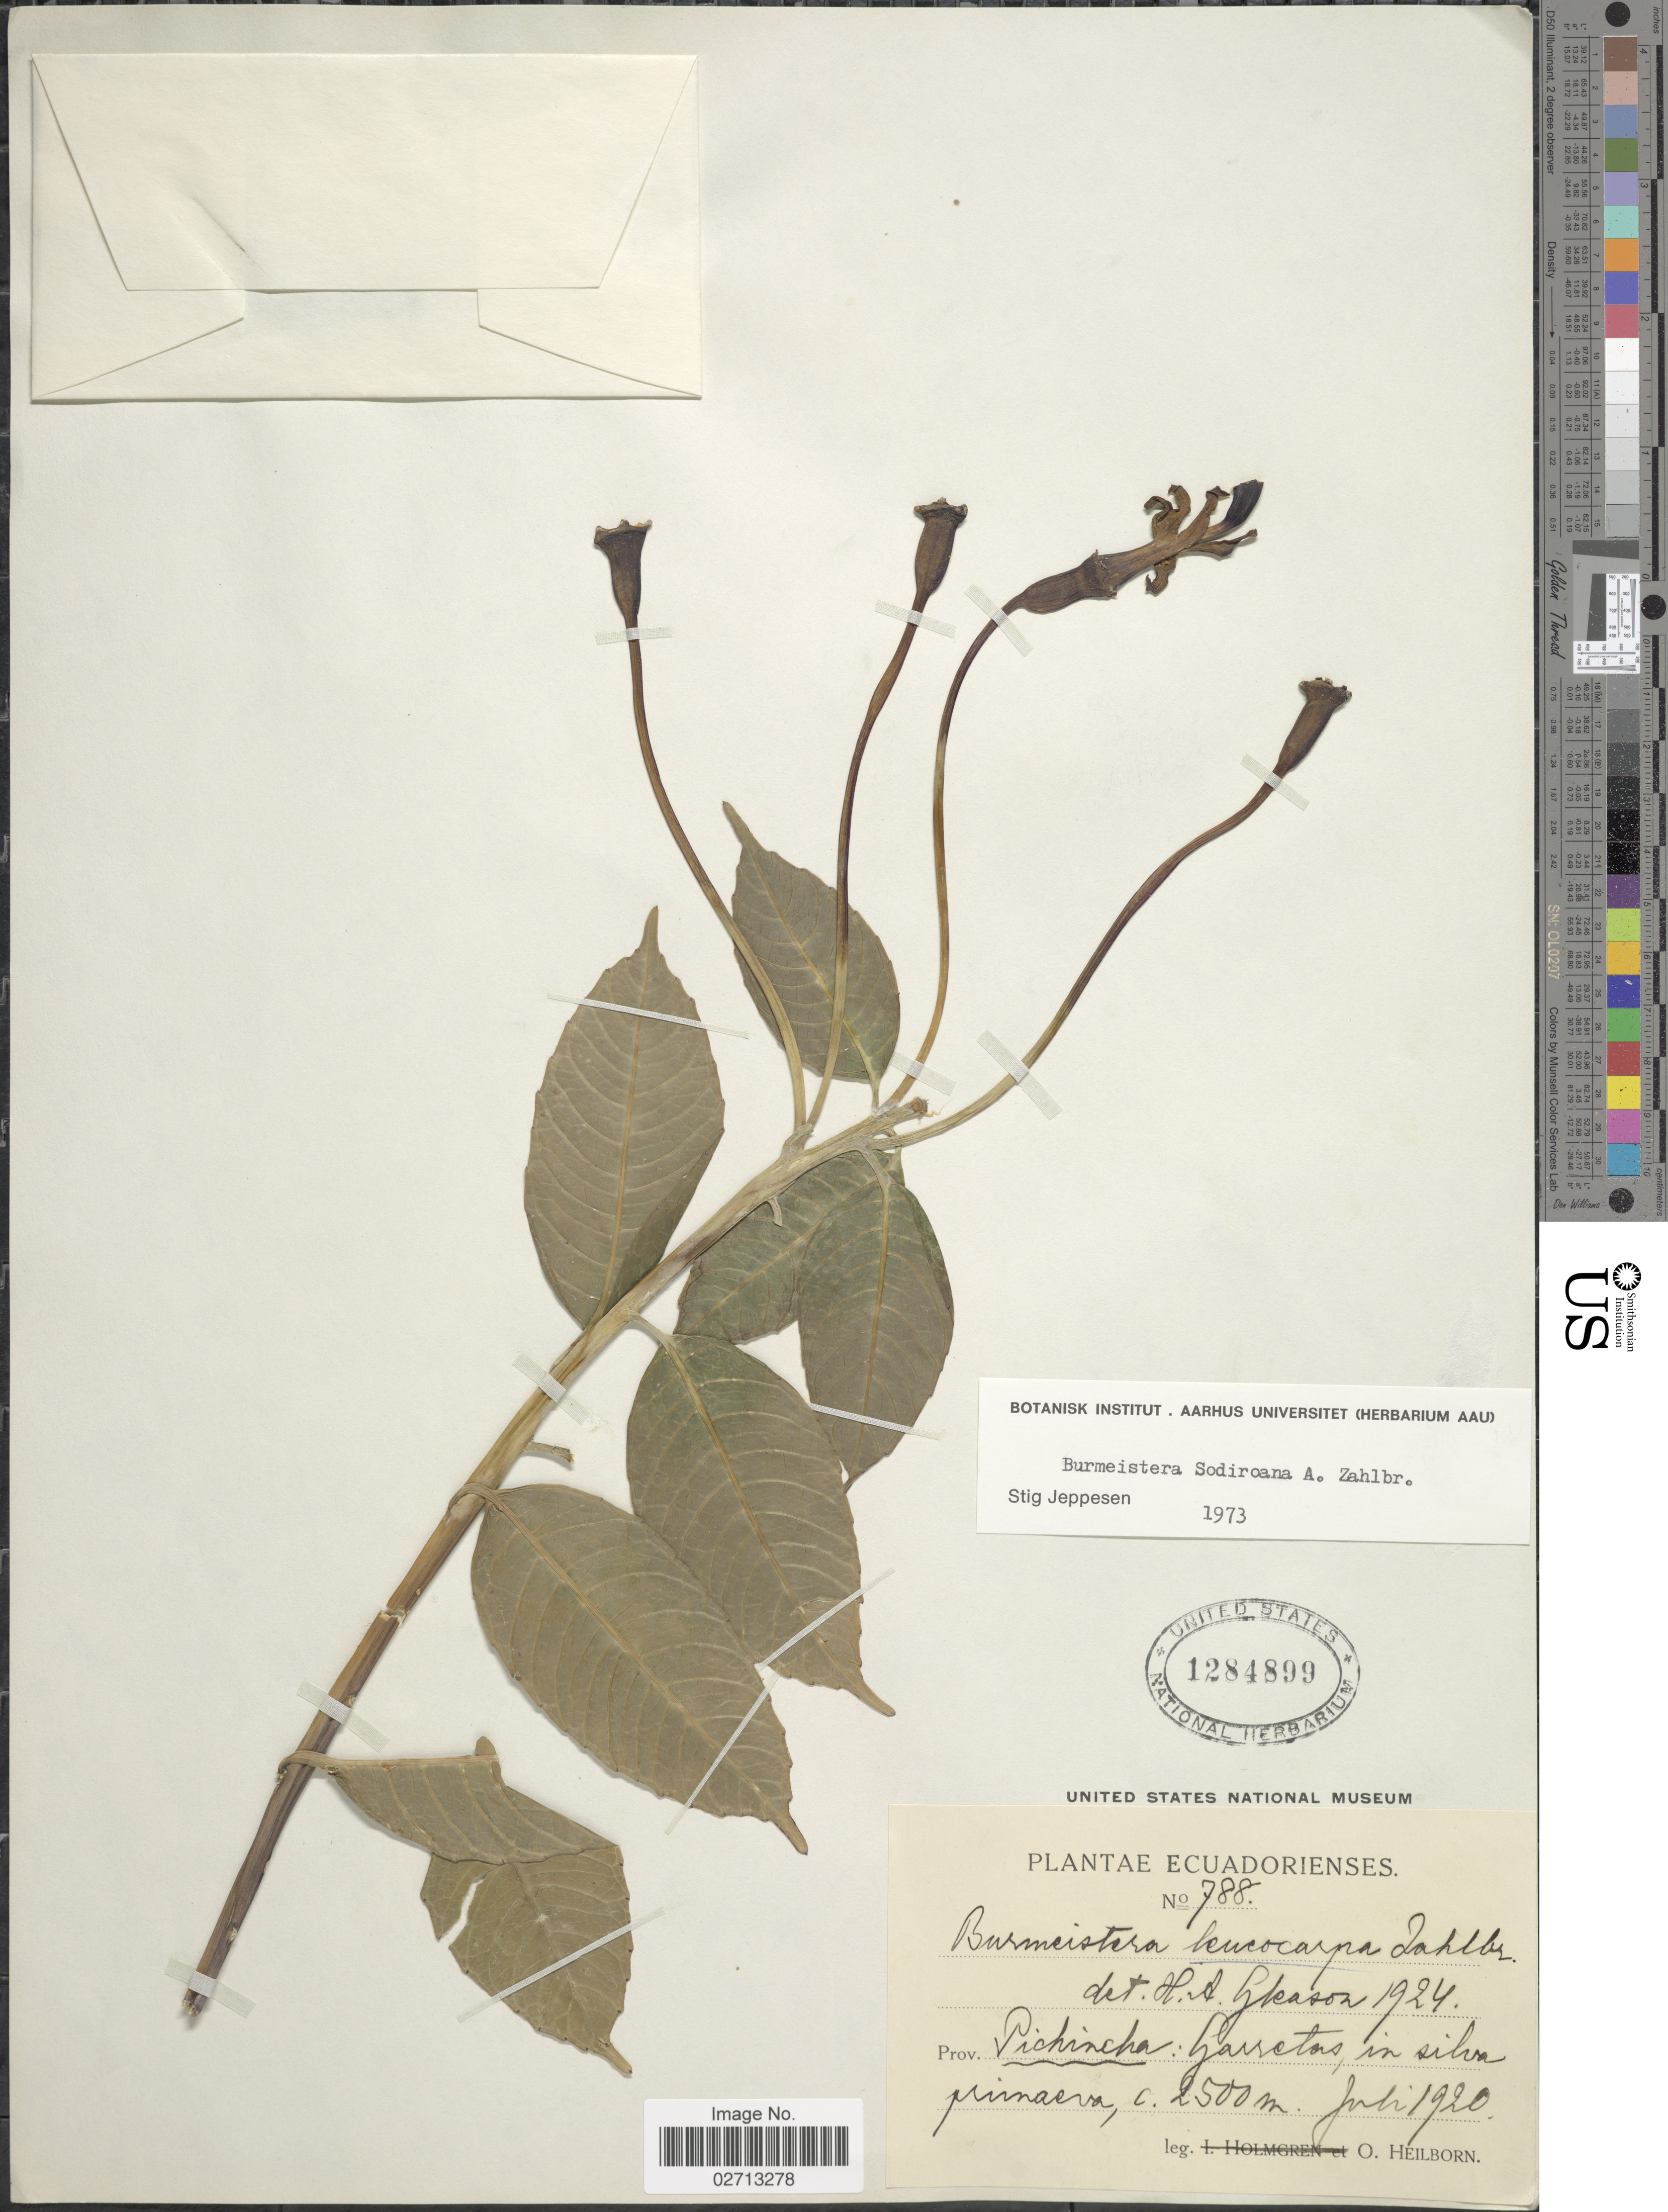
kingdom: Plantae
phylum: Tracheophyta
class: Magnoliopsida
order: Asterales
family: Campanulaceae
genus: Burmeistera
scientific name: Burmeistera sodiroana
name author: Zahlbr.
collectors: O. Heilborn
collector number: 788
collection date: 1920-07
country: Ecuador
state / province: Pichincha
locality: Garretas, in silva primaera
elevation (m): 2500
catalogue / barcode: US 1284899